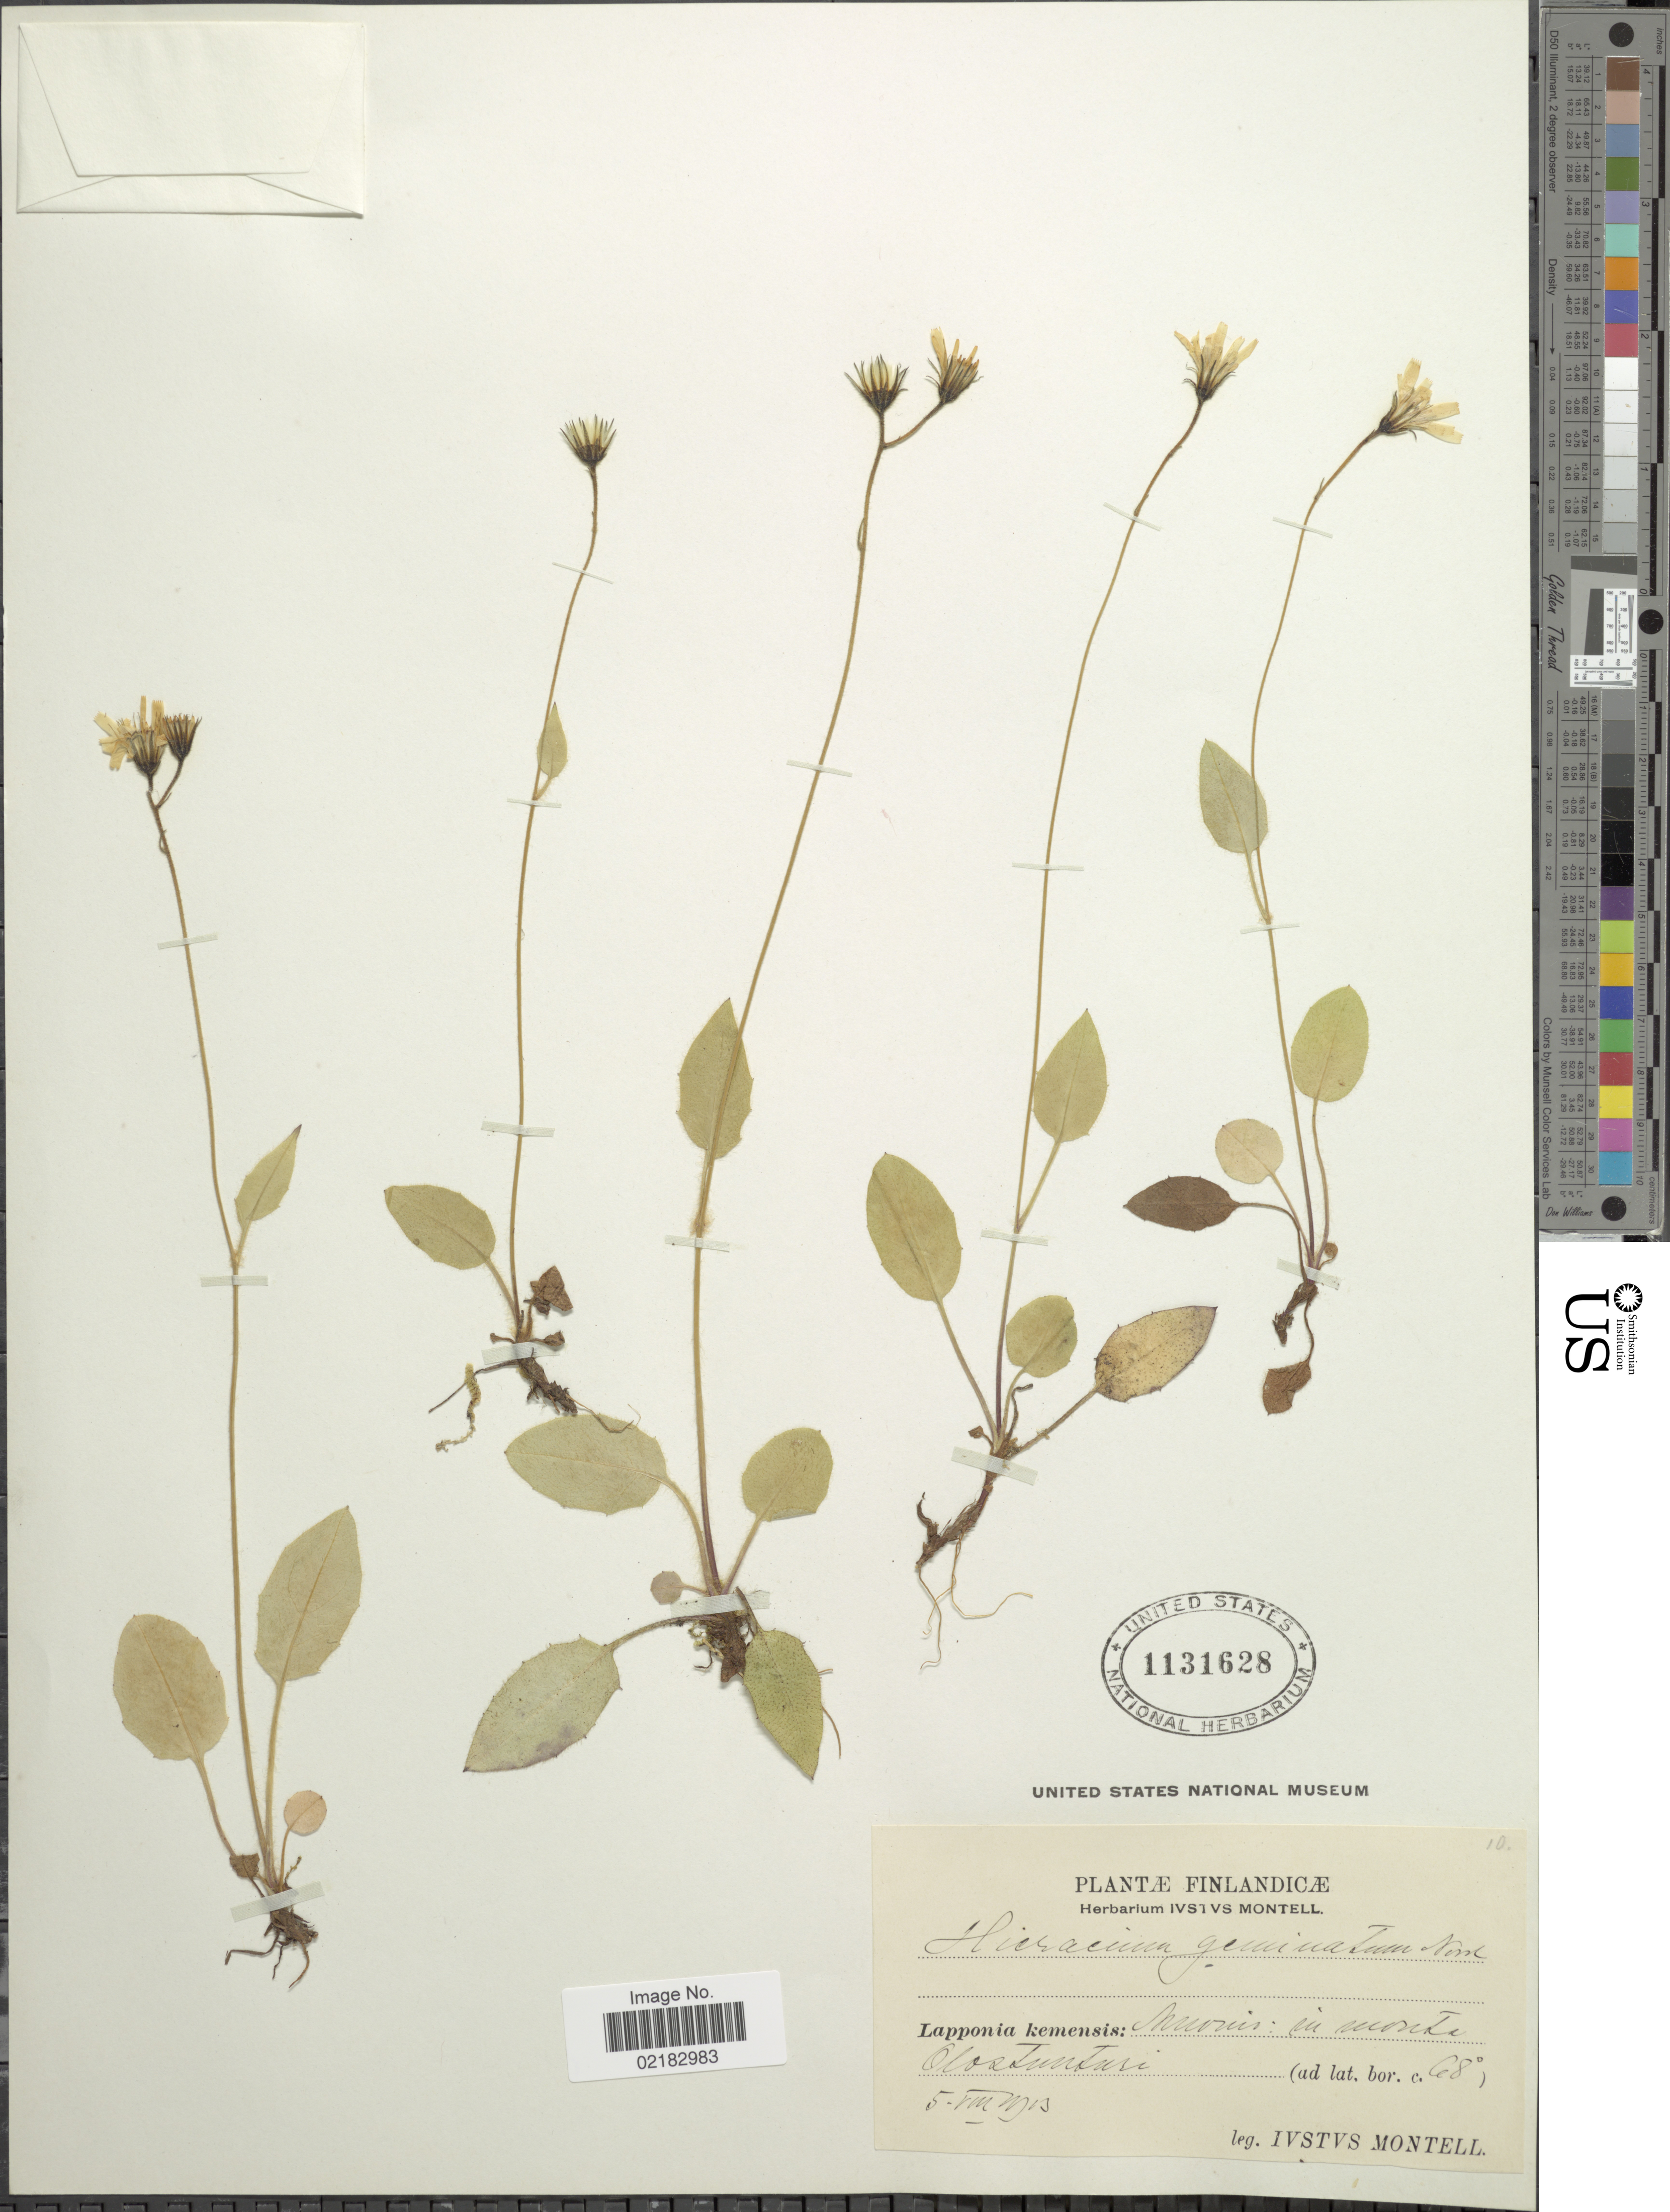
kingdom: Plantae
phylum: Tracheophyta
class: Magnoliopsida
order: Asterales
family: Asteraceae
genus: Hieracium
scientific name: Hieracium geminatum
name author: Norrlin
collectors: I. Montell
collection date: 1913-08-05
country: Finland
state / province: Lappi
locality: Muonio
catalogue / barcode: US 1131628